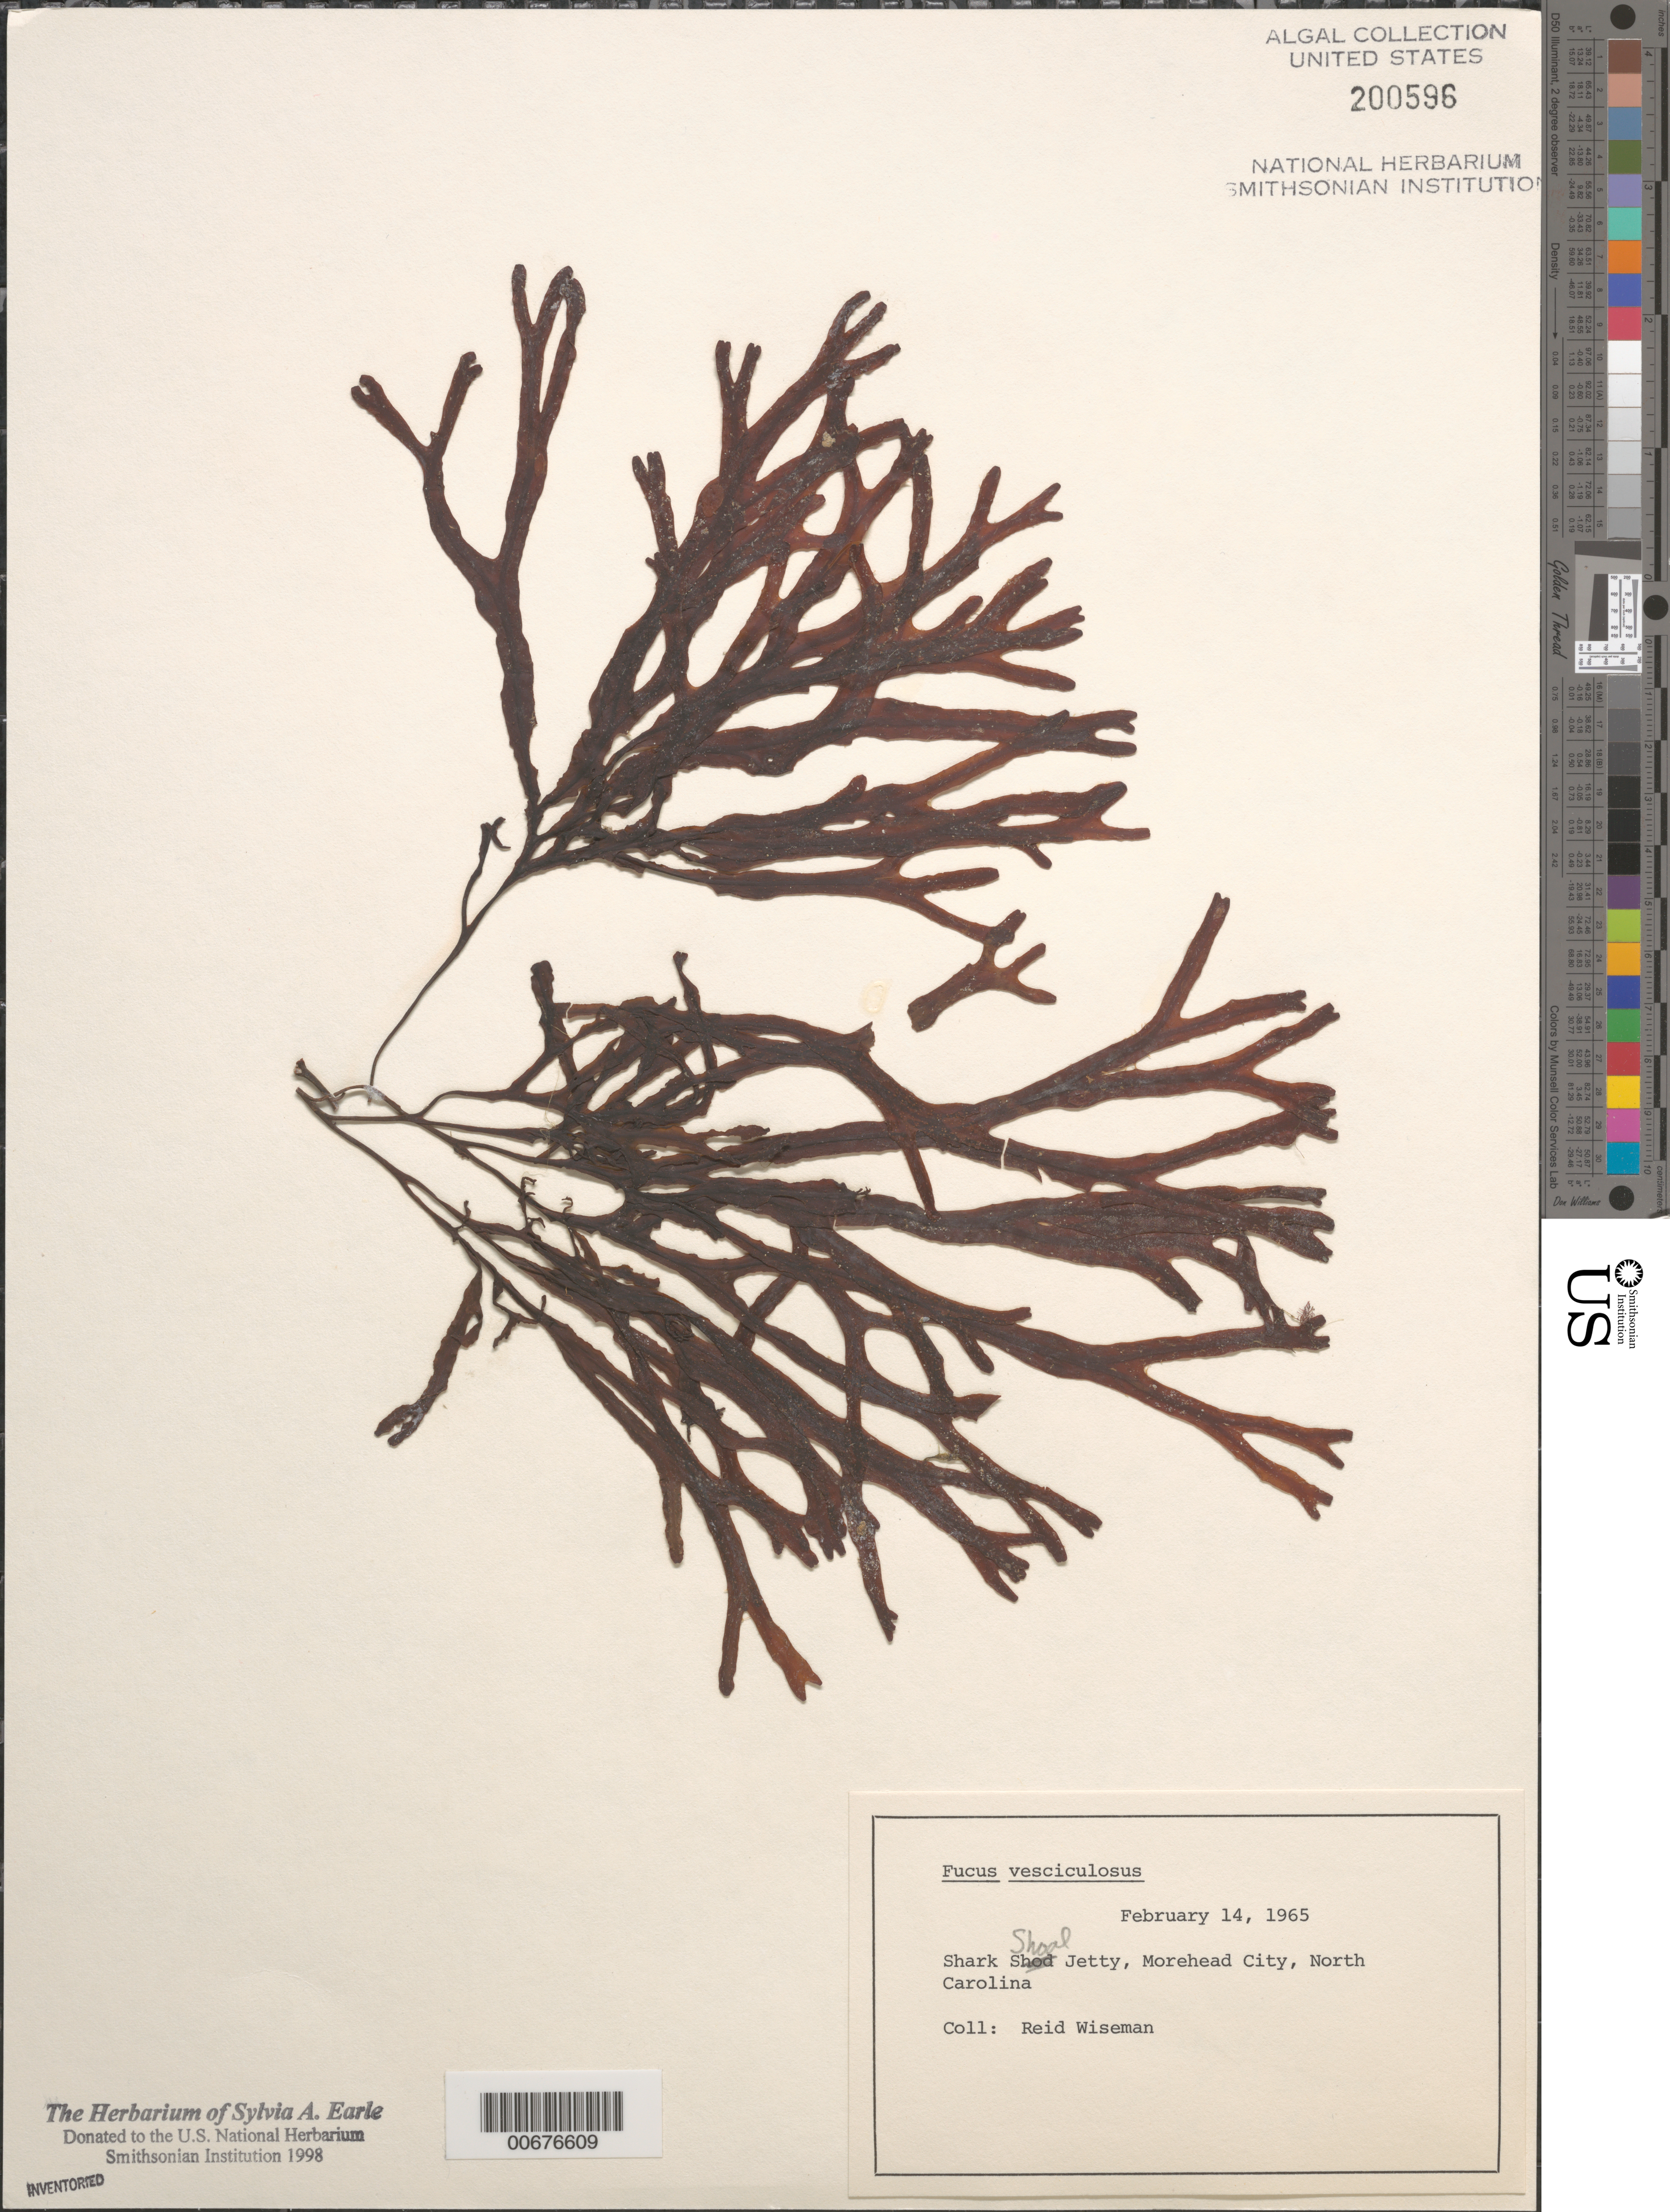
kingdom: Chromista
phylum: Ochrophyta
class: Phaeophyceae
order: Fucales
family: Fucaceae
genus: Fucus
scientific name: Fucus vesiculosus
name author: L.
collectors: R. Wiseman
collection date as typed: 14 Feb 1965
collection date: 1965-02-14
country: United States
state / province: North Carolina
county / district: Carteret County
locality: Shark Shoal Jetty, Morehead City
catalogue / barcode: US 200596